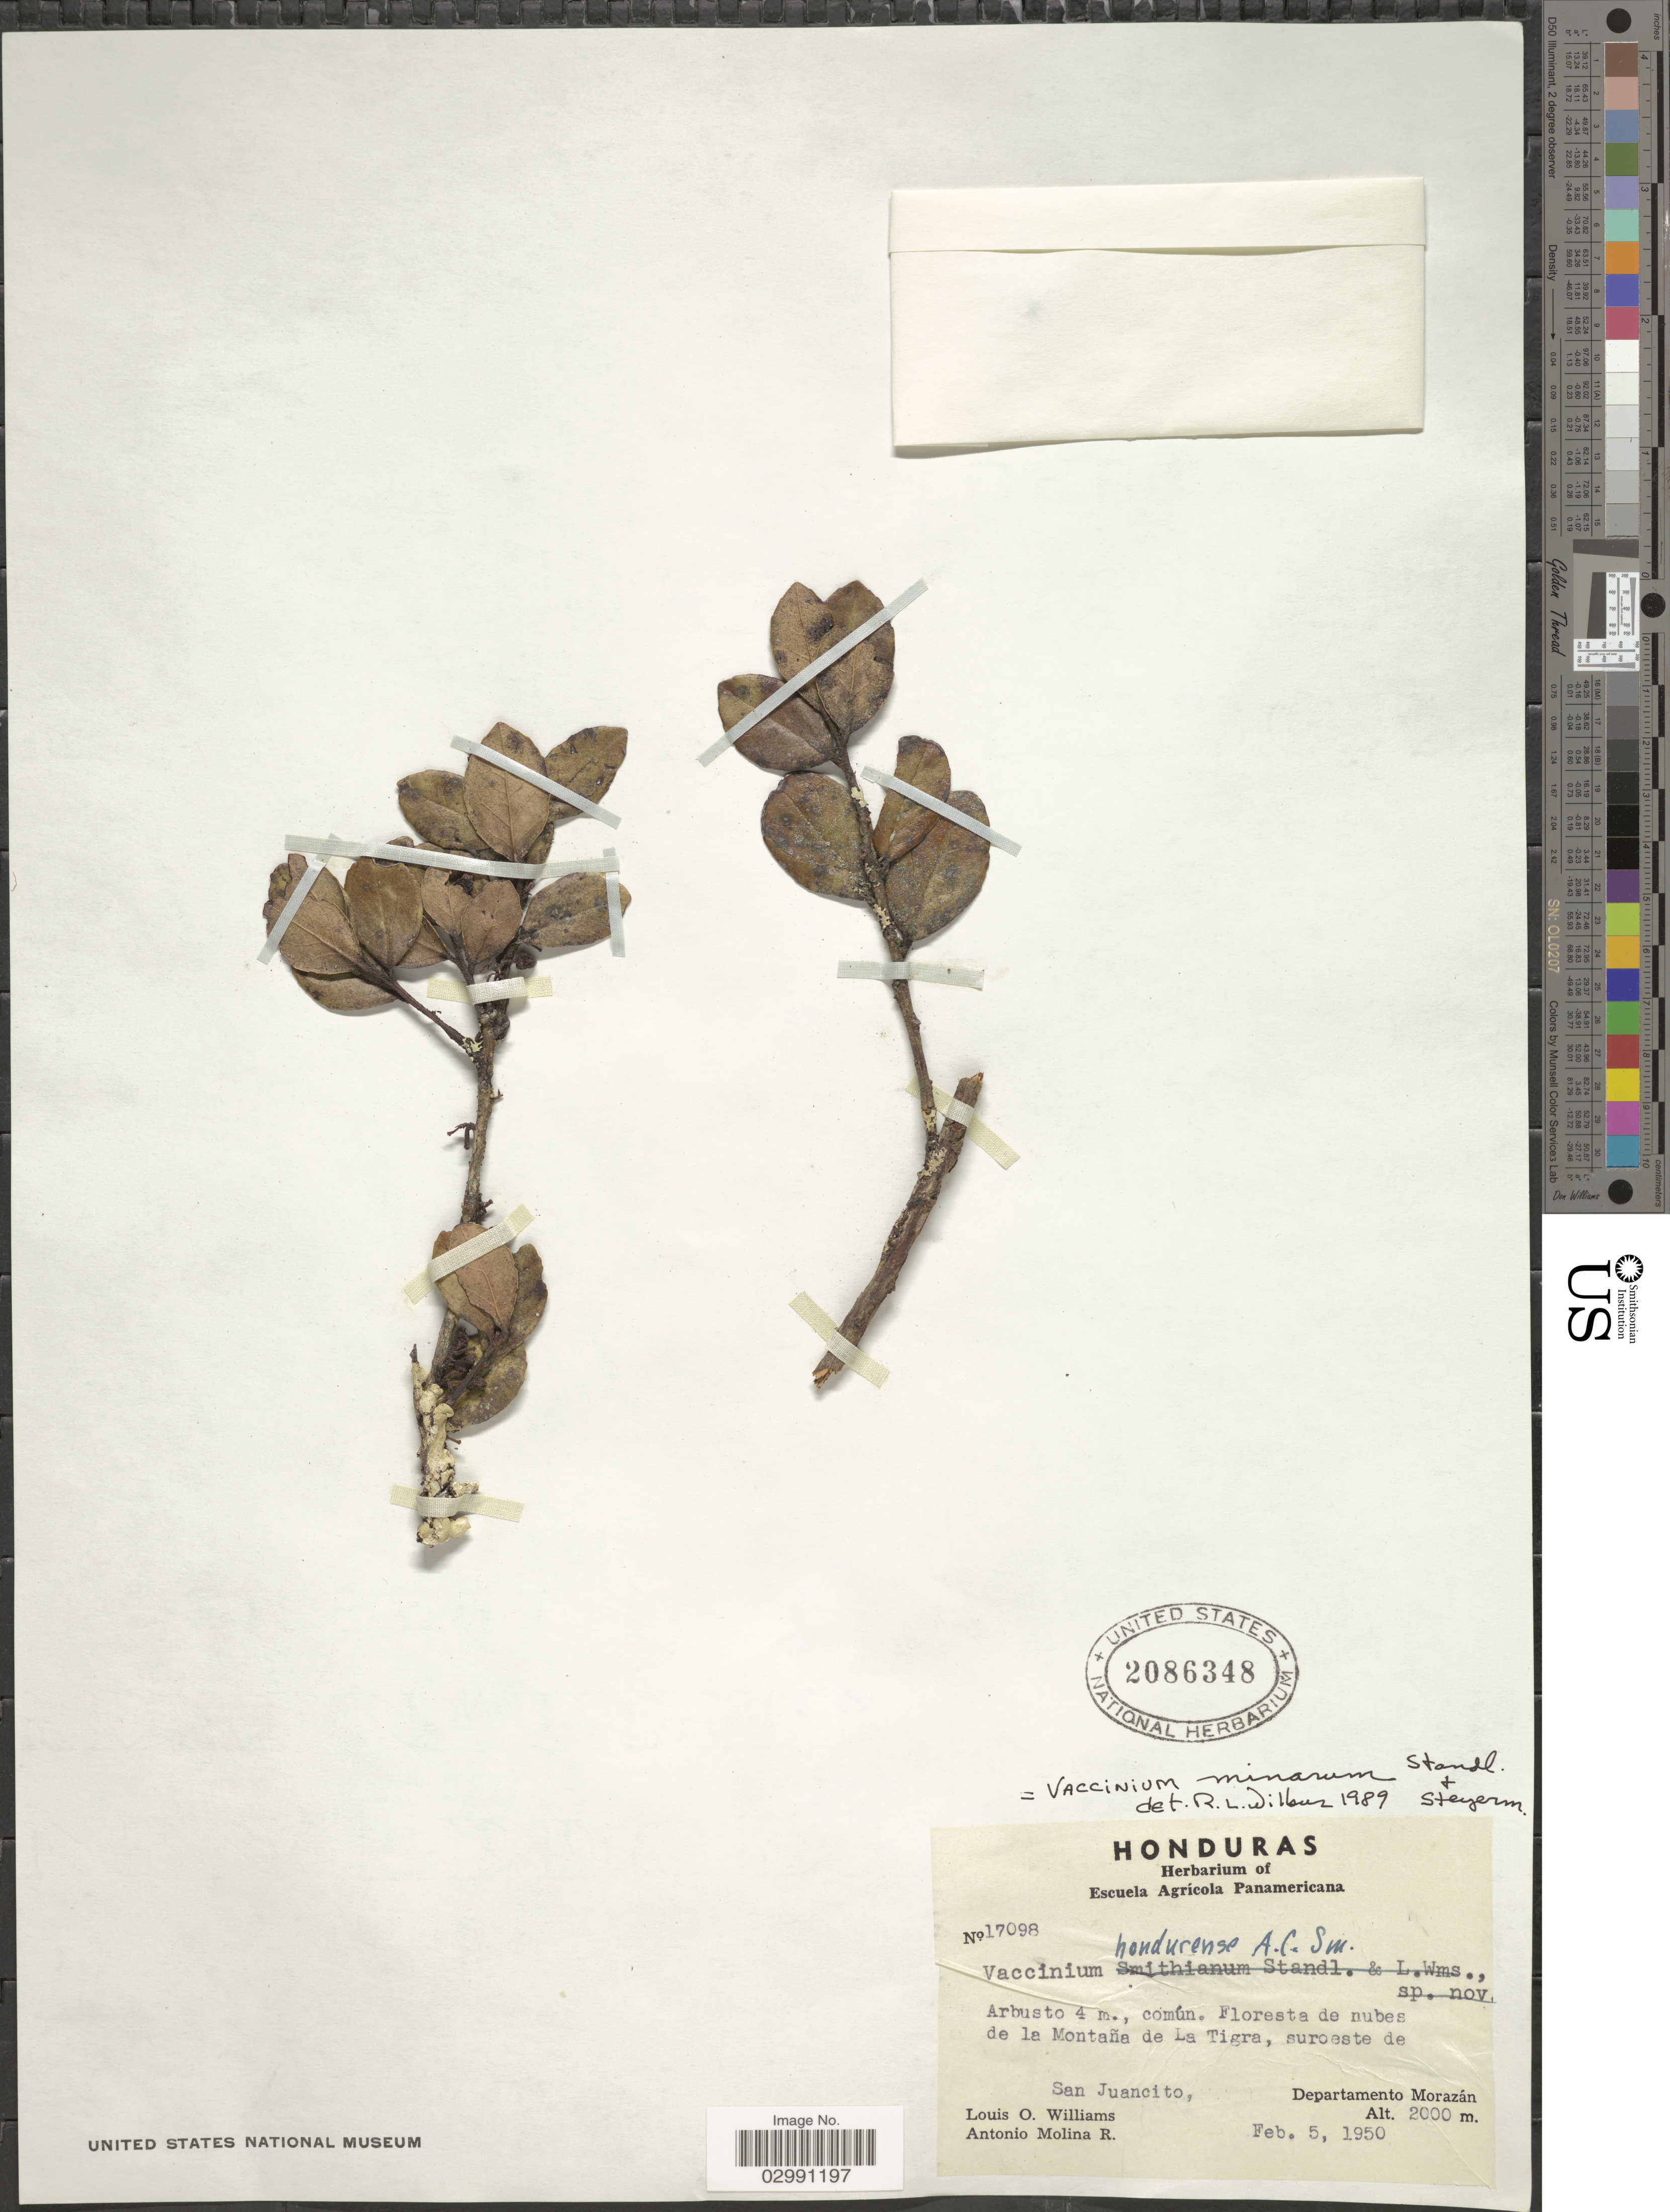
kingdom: Plantae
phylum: Tracheophyta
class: Magnoliopsida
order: Ericales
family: Ericaceae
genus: Vaccinium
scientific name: Vaccinium minarum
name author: Standl. & Steyerm.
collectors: L. O. Williams & A. R. Molina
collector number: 17098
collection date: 1950-02-05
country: Honduras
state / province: Fco. Morazán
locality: Floresta de nubes de la Montaña de La Tigra, suroeste de San Juancito. Departamento Morazán.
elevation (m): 2000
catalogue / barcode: US 2086348